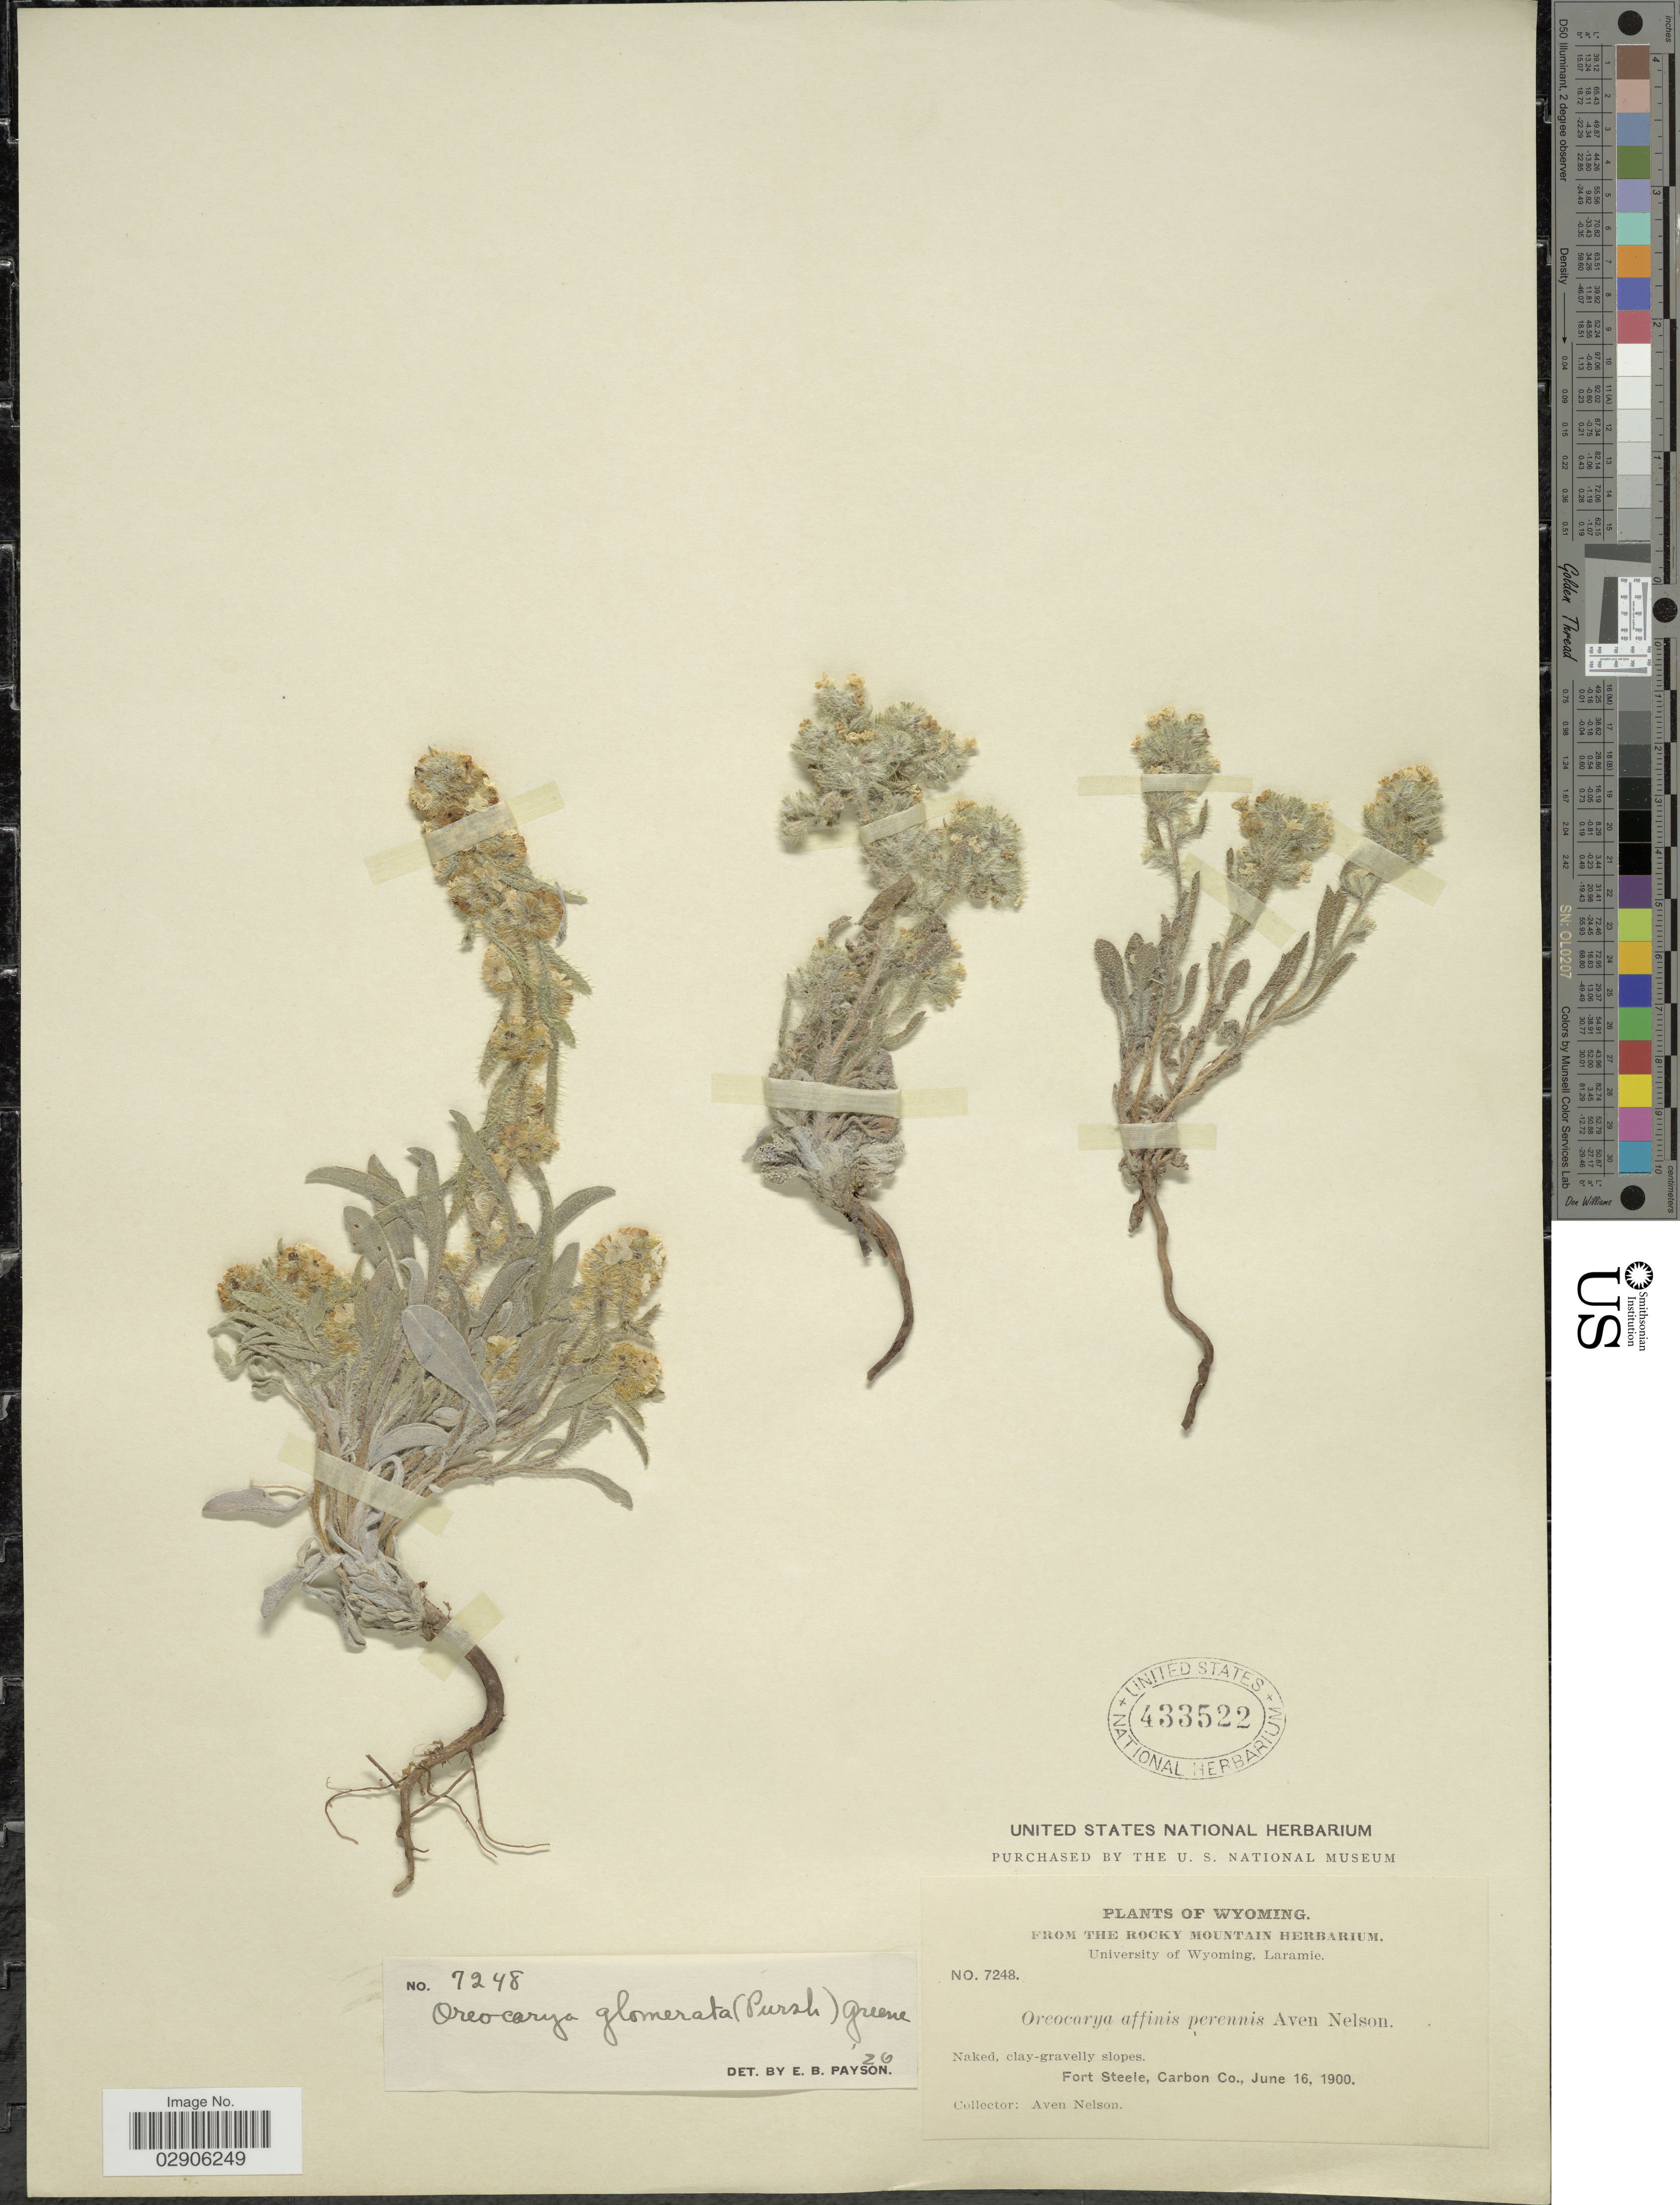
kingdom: Plantae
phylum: Tracheophyta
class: Magnoliopsida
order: Boraginales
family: Boraginaceae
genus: Cryptantha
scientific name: Cryptantha bradburiana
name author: Payson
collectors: A. Nelson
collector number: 7248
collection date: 1900-06-16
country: United States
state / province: Wyoming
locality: Fort Steele, Carbon Co.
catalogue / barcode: US 433522